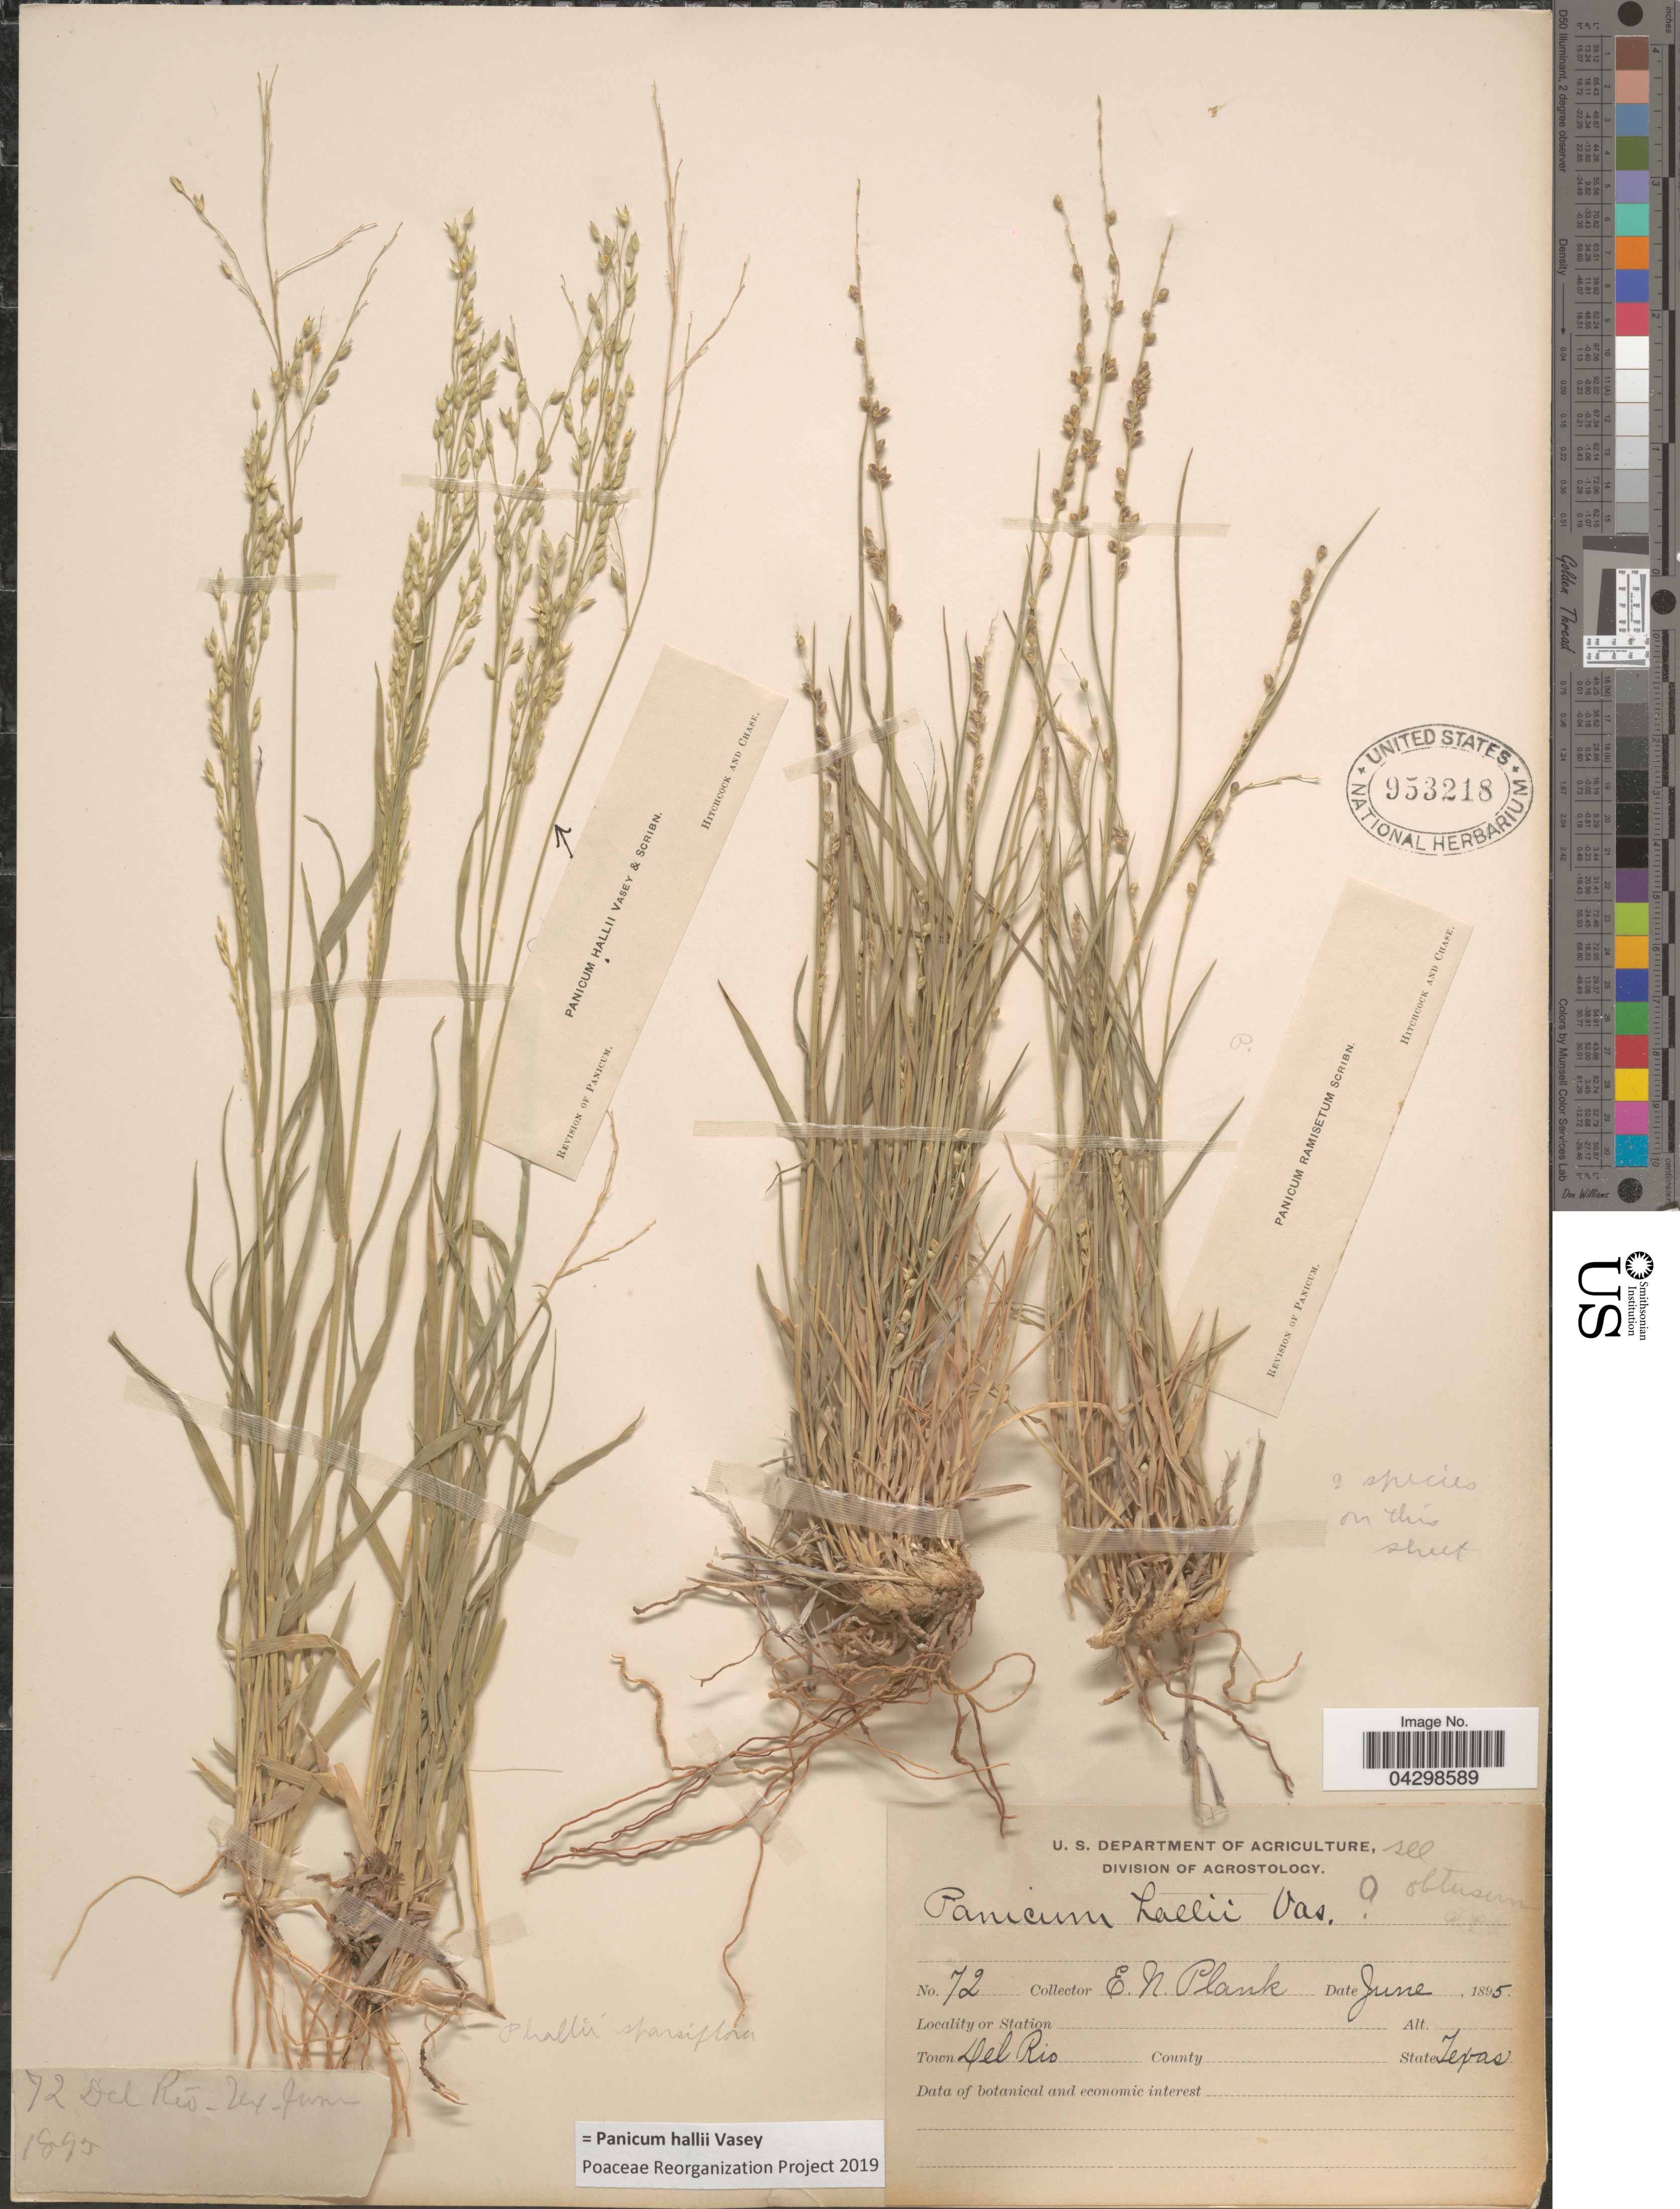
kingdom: Plantae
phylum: Tracheophyta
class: Liliopsida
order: Poales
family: Poaceae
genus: Panicum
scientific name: Panicum hallii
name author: Vasey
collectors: E. Plank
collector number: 72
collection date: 1895-06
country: United States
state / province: Texas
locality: Town Del Rio.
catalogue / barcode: US 953218